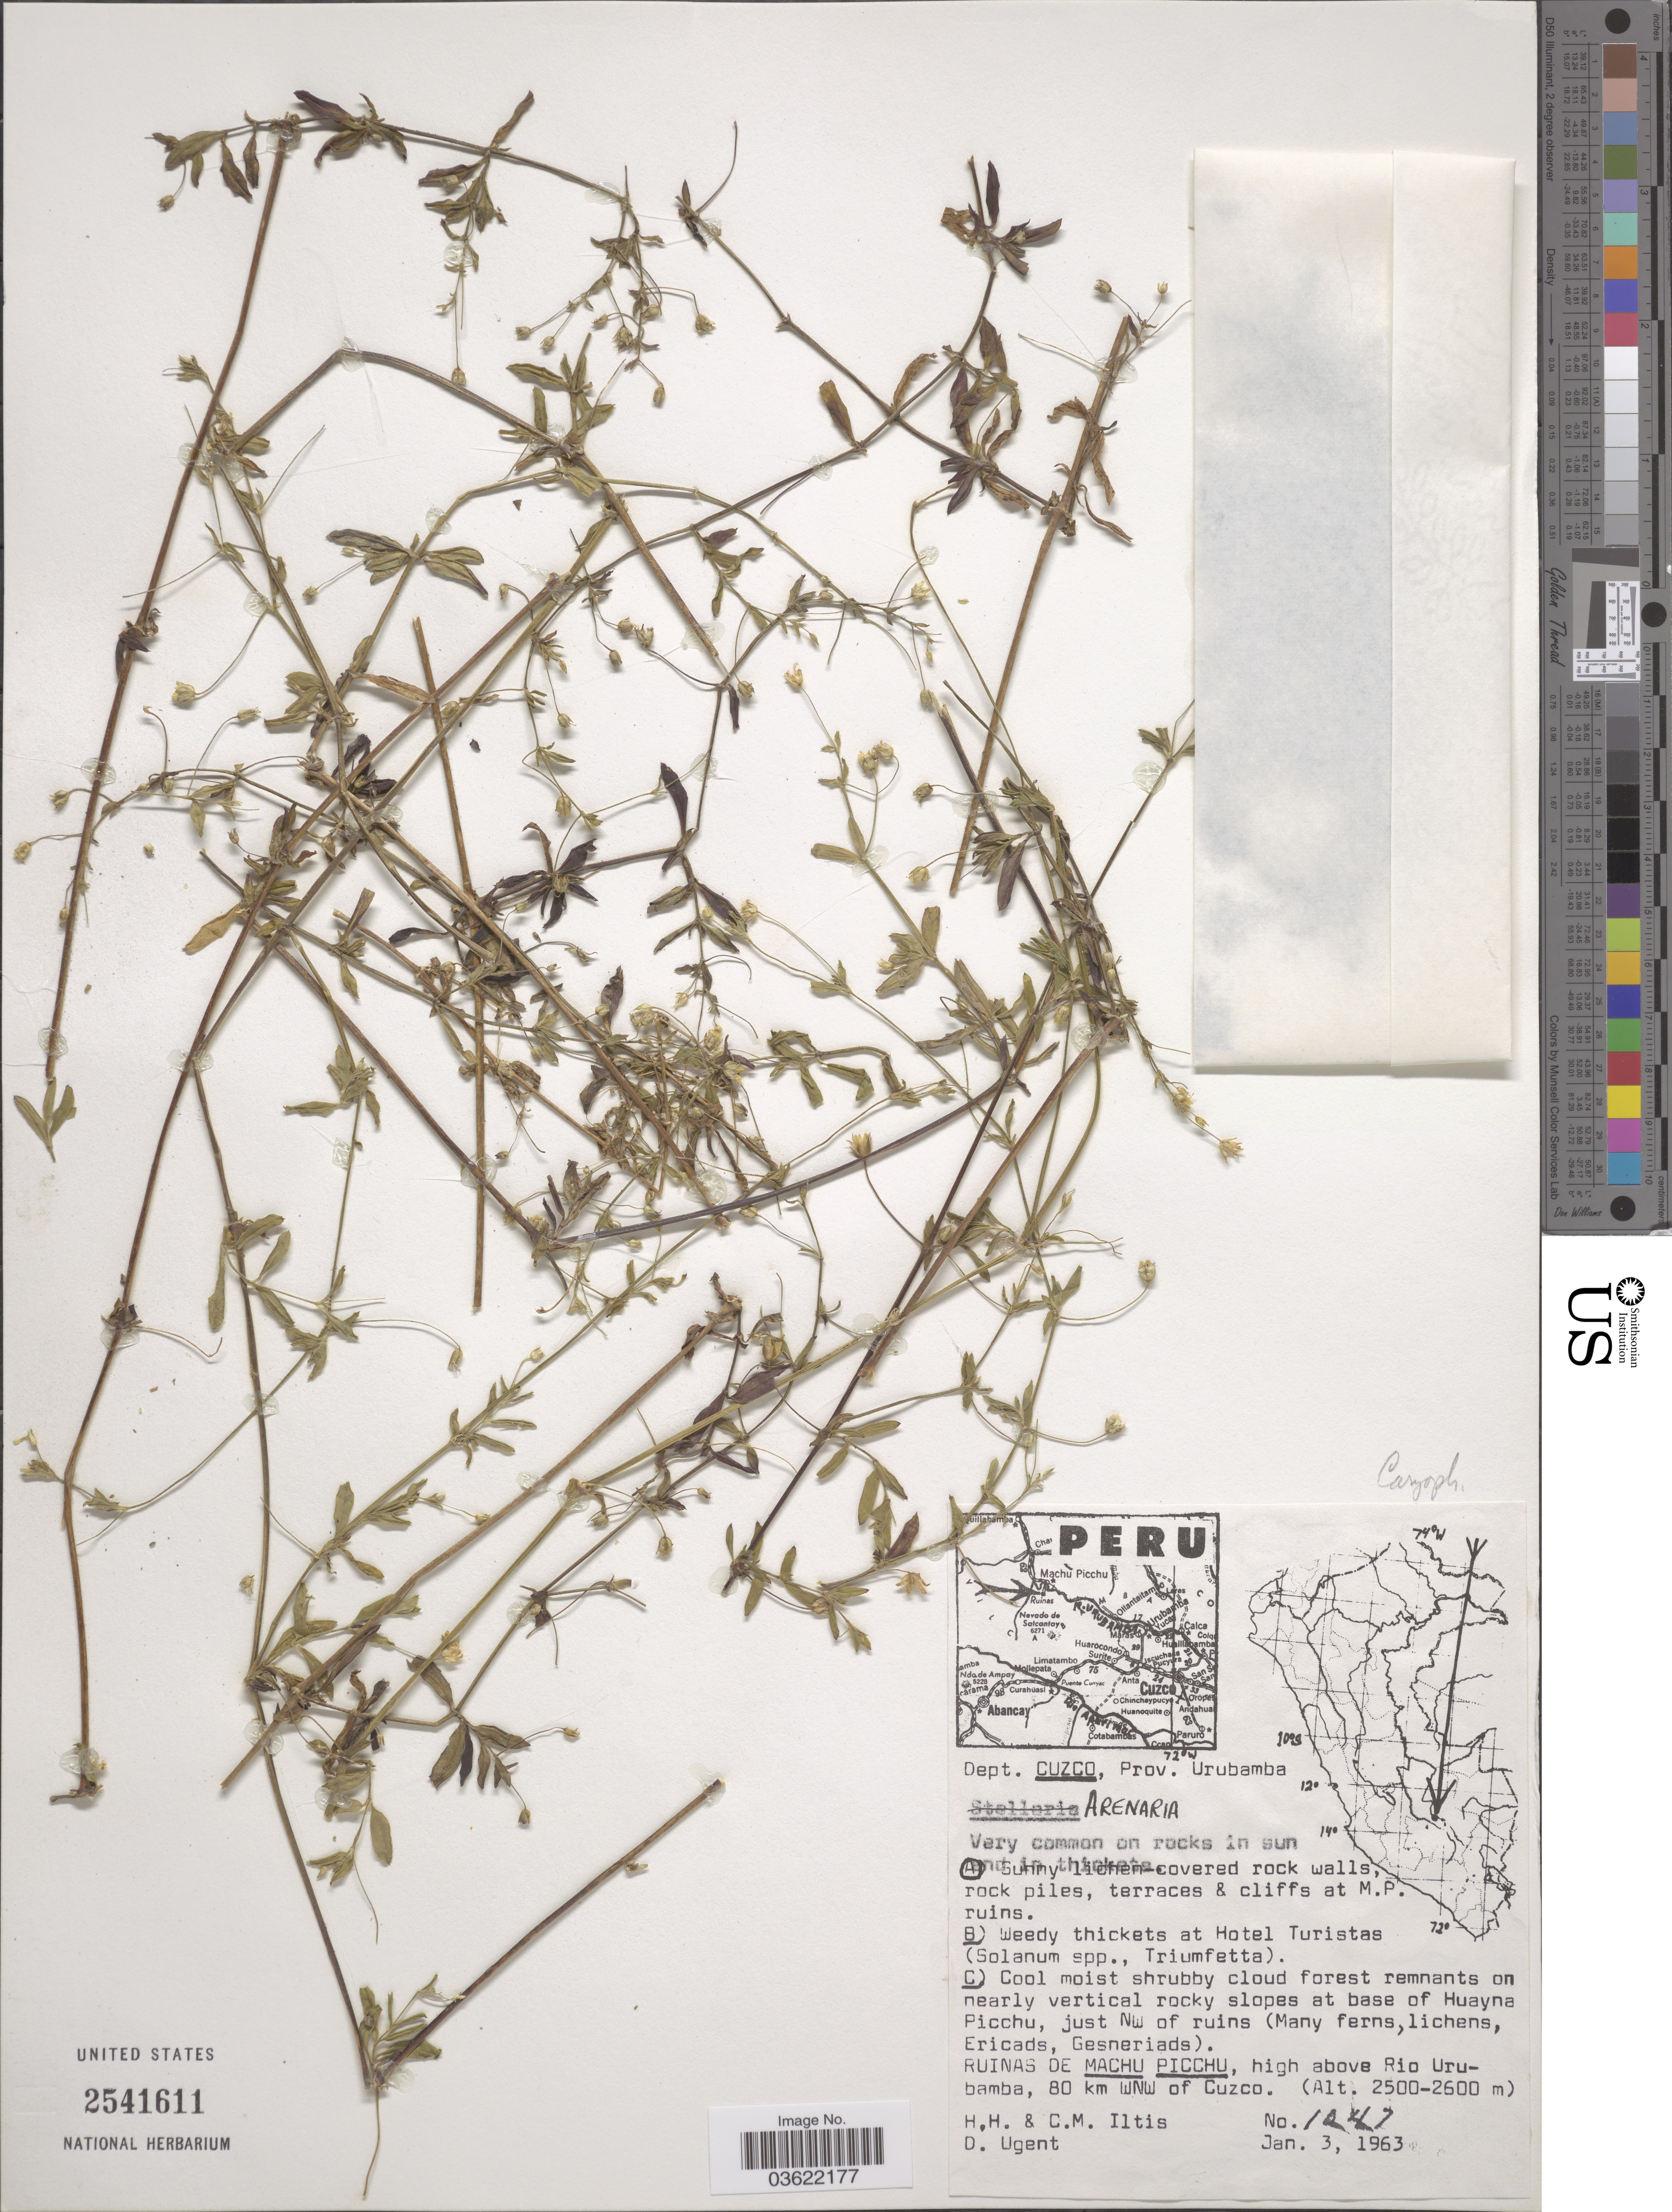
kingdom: Plantae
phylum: Tracheophyta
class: Magnoliopsida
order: Caryophyllales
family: Caryophyllaceae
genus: Arenaria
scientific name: Arenaria sp.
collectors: H. H. Iltis, C. M Iltis & D. Ugent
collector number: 1247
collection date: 1963-01-03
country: Peru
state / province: Cusco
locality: Dept. Cuzco, Prov. Urubamba. At M. P. ruins. Ruinas de Machu Picchu, high above Rio Urubamba, 80 km WNW of Cuzco.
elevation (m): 2500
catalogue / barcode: US 2541611